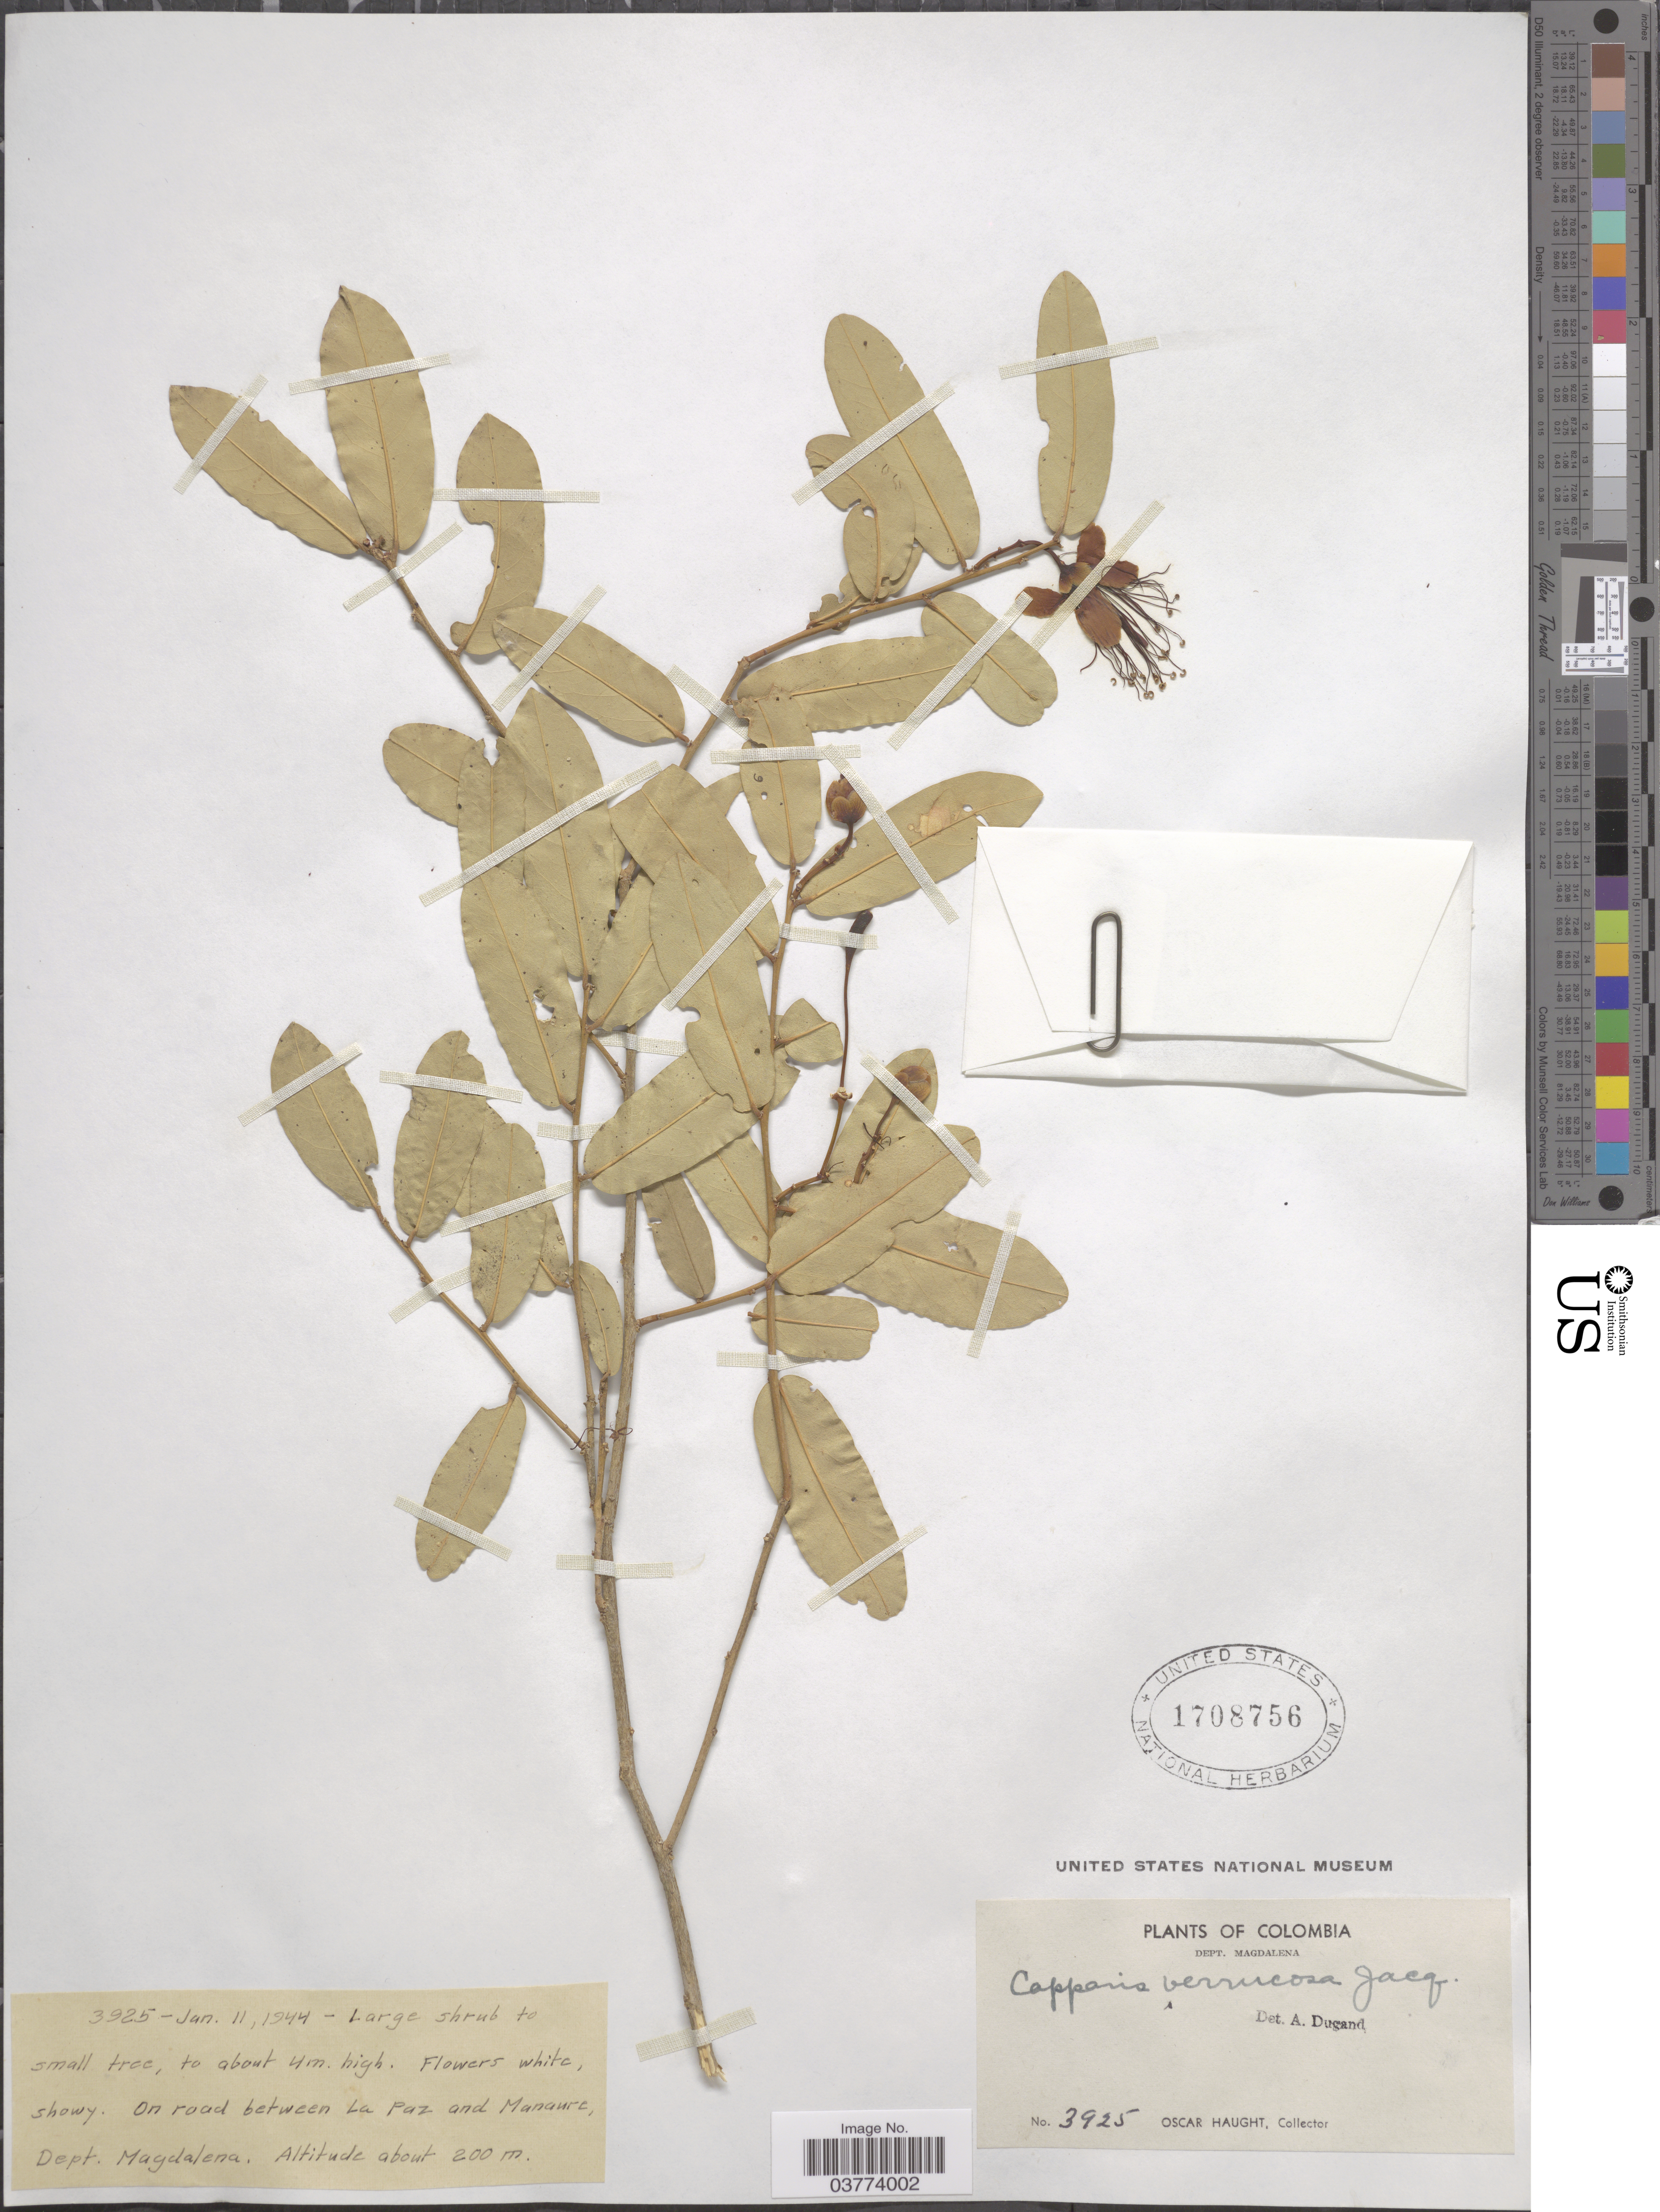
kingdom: Plantae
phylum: Tracheophyta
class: Magnoliopsida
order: Brassicales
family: Capparaceae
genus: Cynophalla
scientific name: Cynophalla verrucosa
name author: (Jacq.) J. Presl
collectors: O. L. Haught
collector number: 3925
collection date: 1944-01-11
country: Colombia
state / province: Magdalena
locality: Dept. Magdalena. On road between La Paz and Manaure.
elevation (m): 200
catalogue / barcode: US 1708756